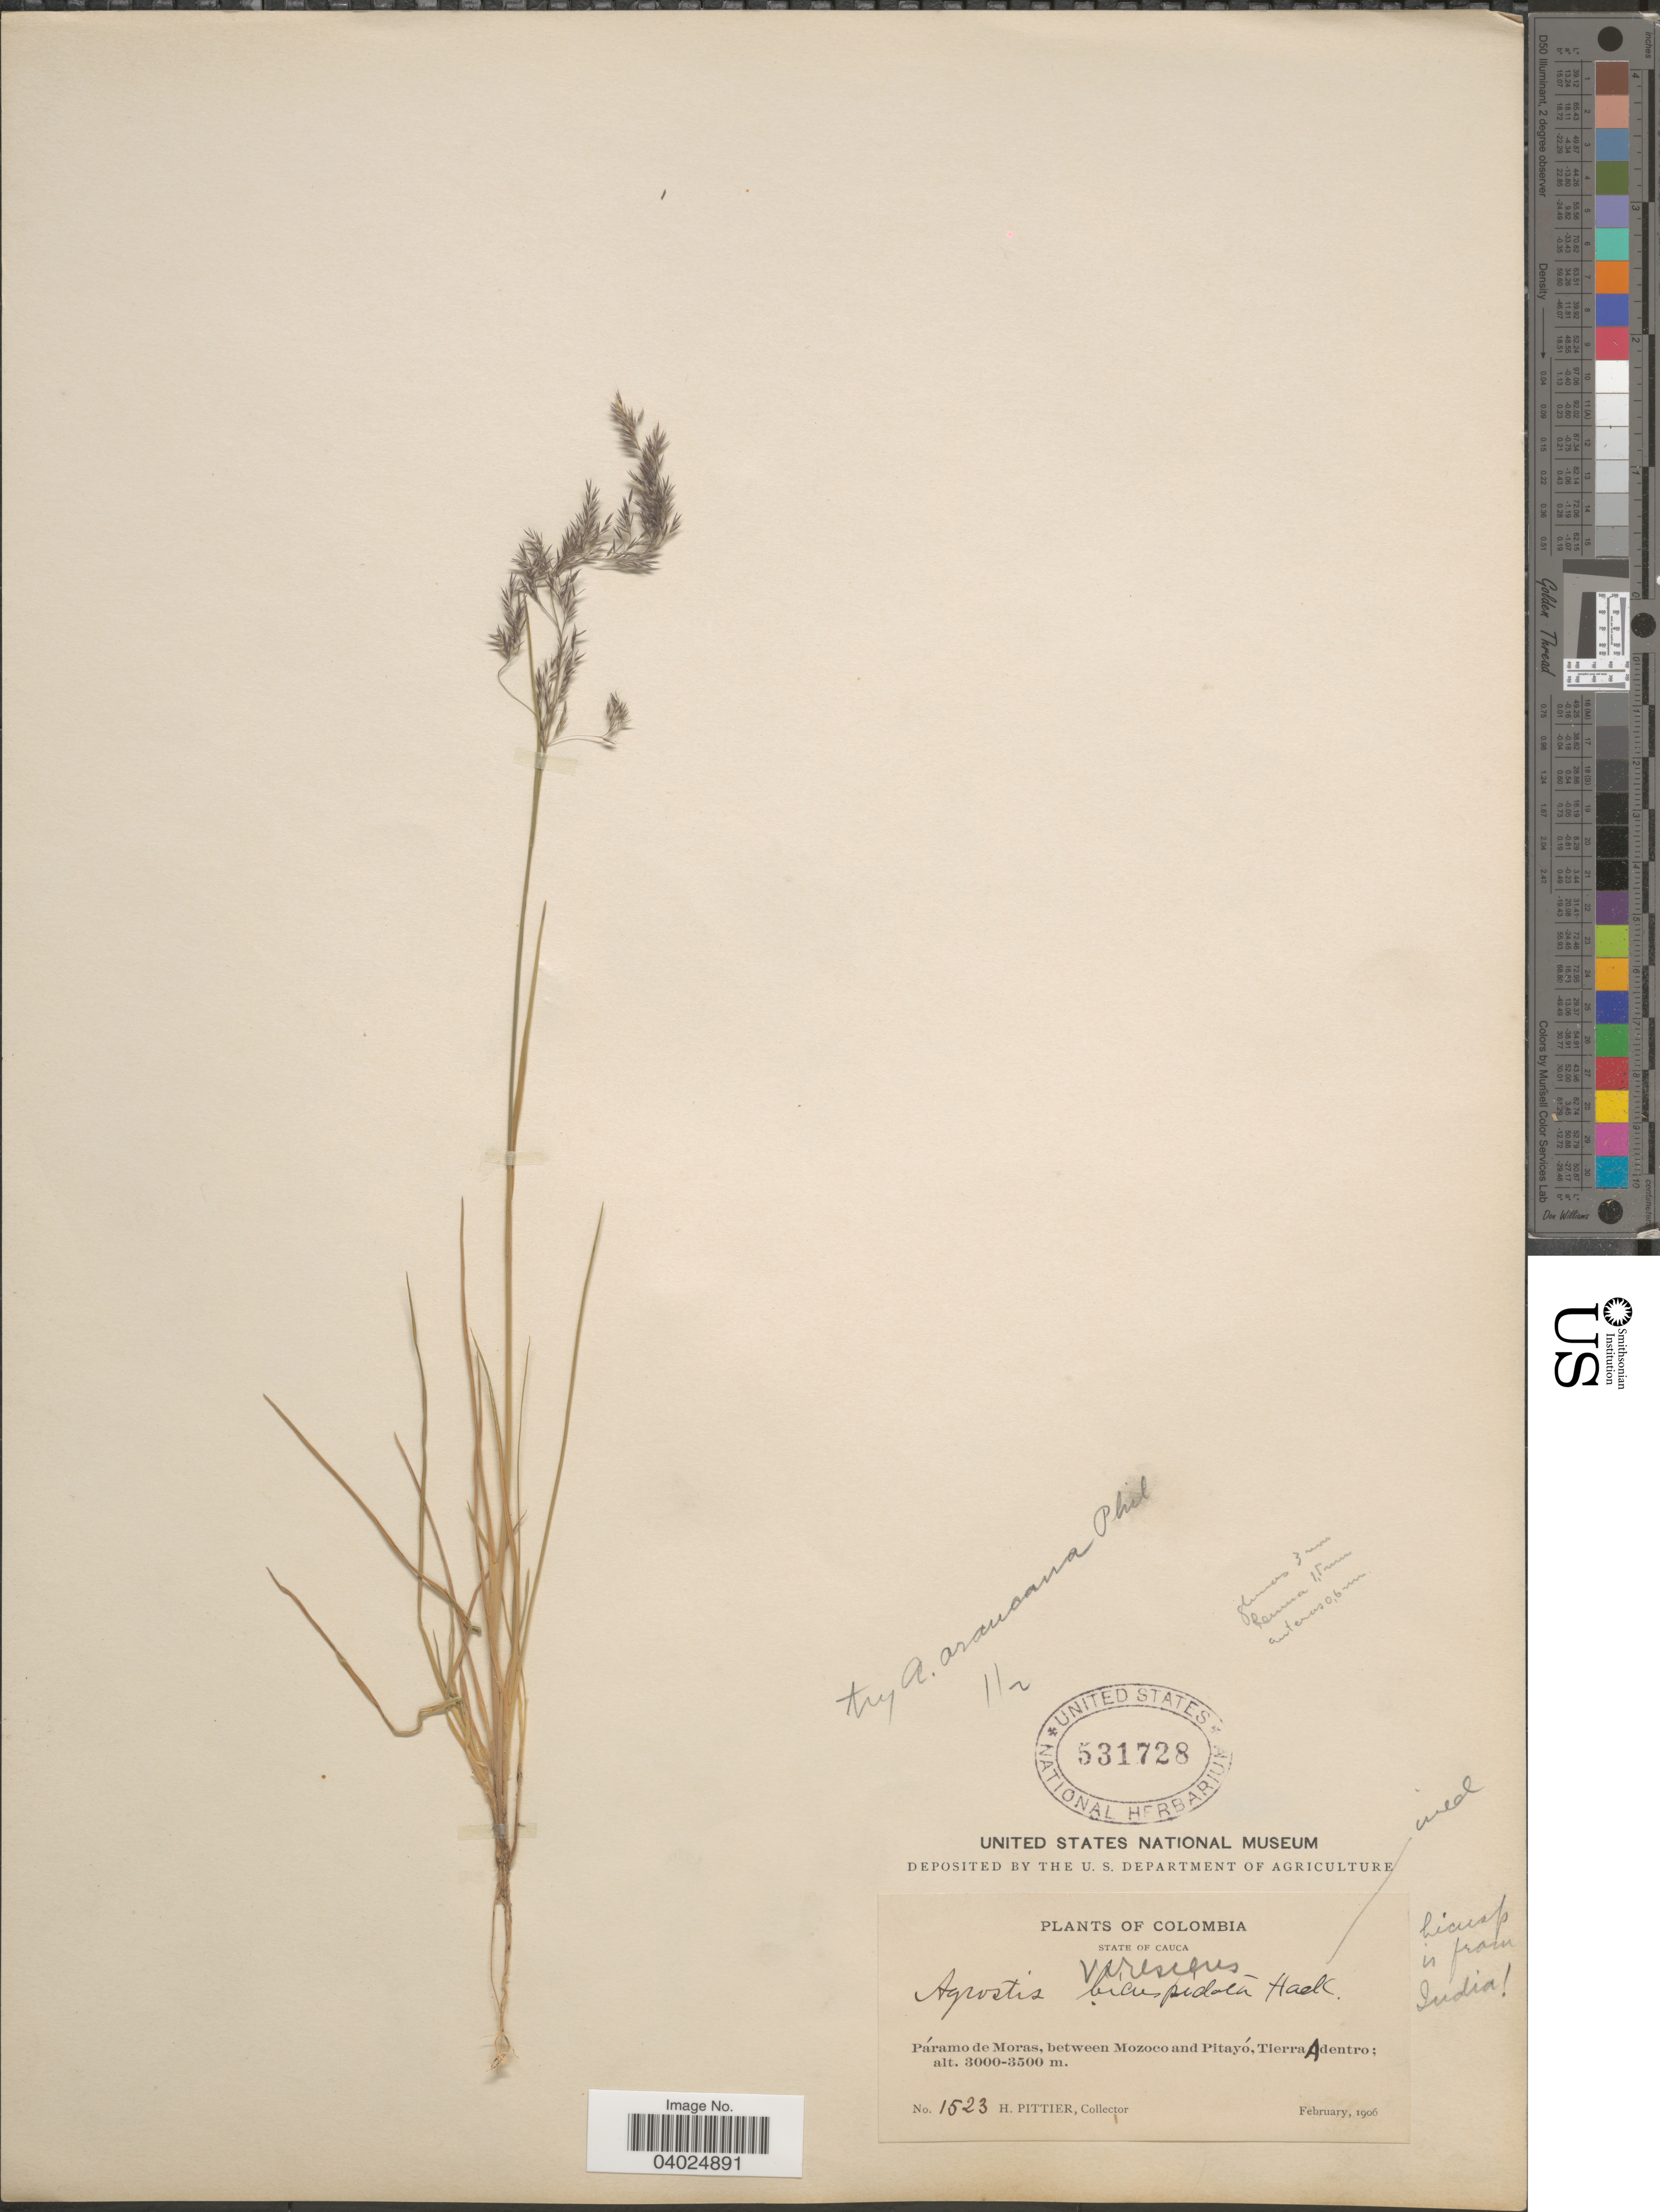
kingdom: Plantae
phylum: Tracheophyta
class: Liliopsida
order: Poales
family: Poaceae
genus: Agrostis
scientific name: Agrostis tolucensis Kunth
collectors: H. F. Pittier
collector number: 1523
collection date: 1906-02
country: Colombia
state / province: Cauca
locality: Páramo de Moras, between Mozoco and Pitayó, Tierra Adentro.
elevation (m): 3000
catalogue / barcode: US 531728